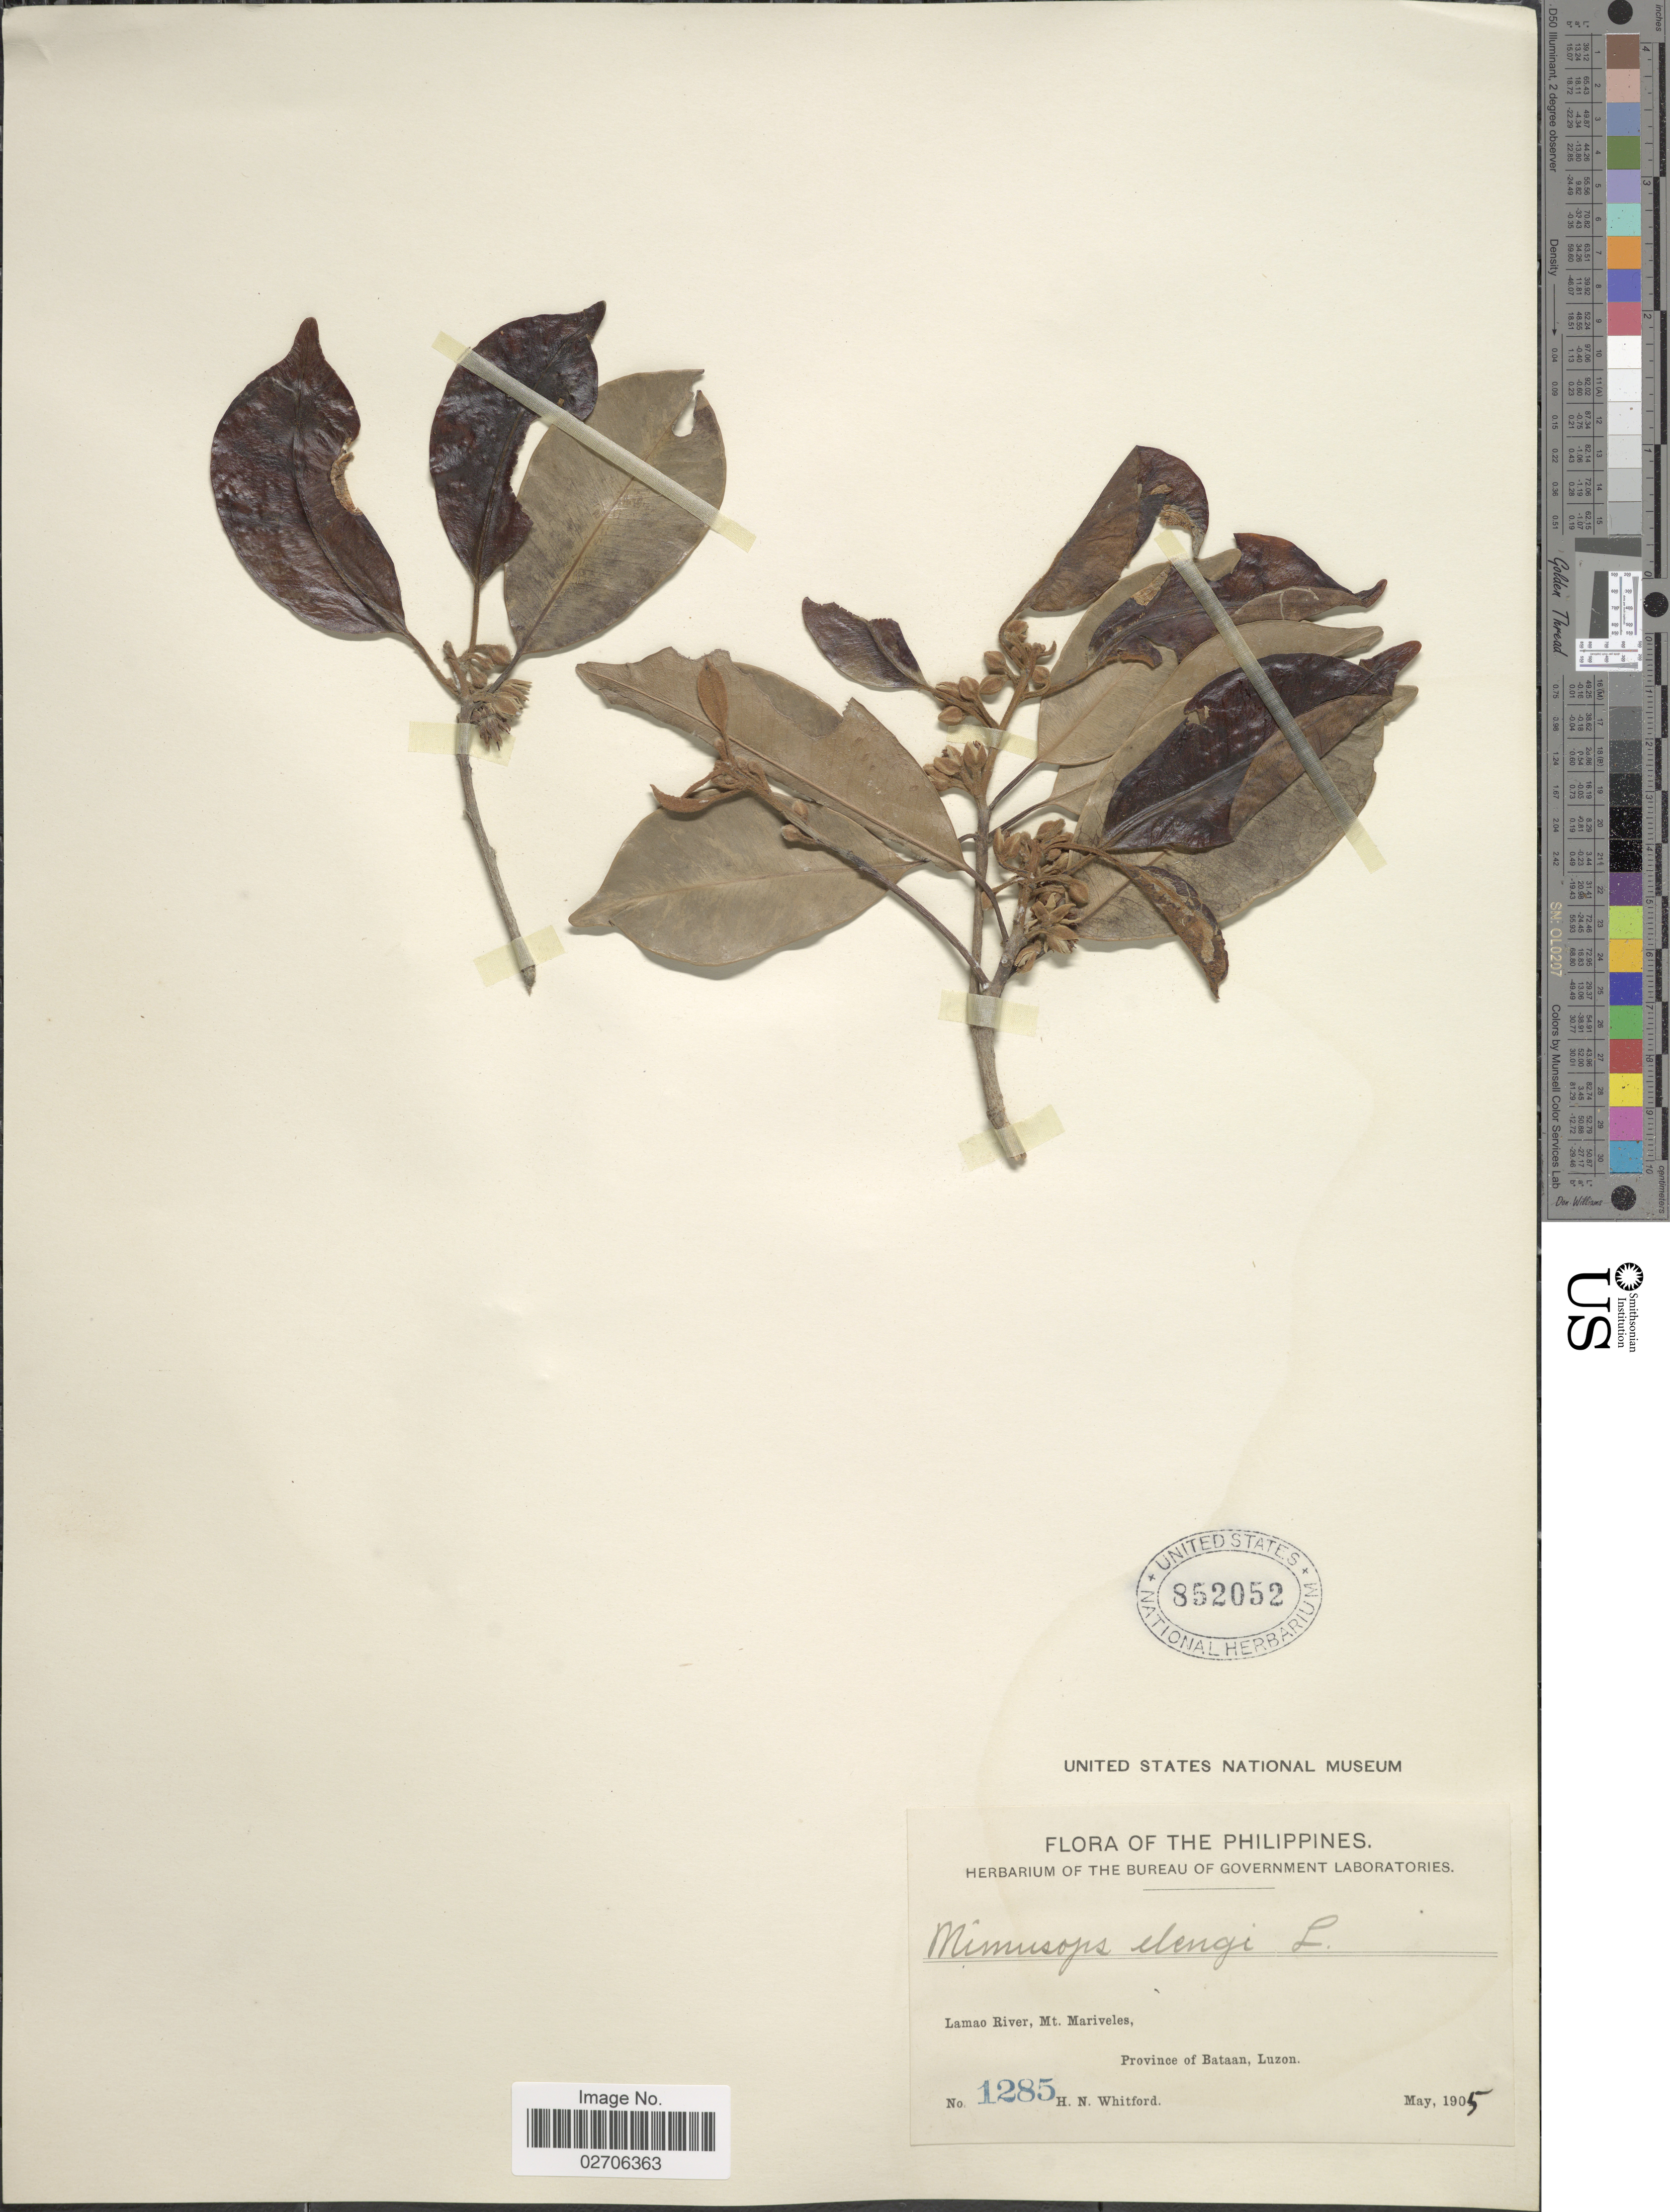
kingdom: Plantae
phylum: Tracheophyta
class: Magnoliopsida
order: Ericales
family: Sapotaceae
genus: Mimusops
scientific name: Mimusops djave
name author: Engl.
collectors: H. N. Whitford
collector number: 1285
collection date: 1905-05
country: Philippines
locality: Lamao River, Mt. Mariveles, Province of Bataan, Luzon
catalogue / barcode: US 852052